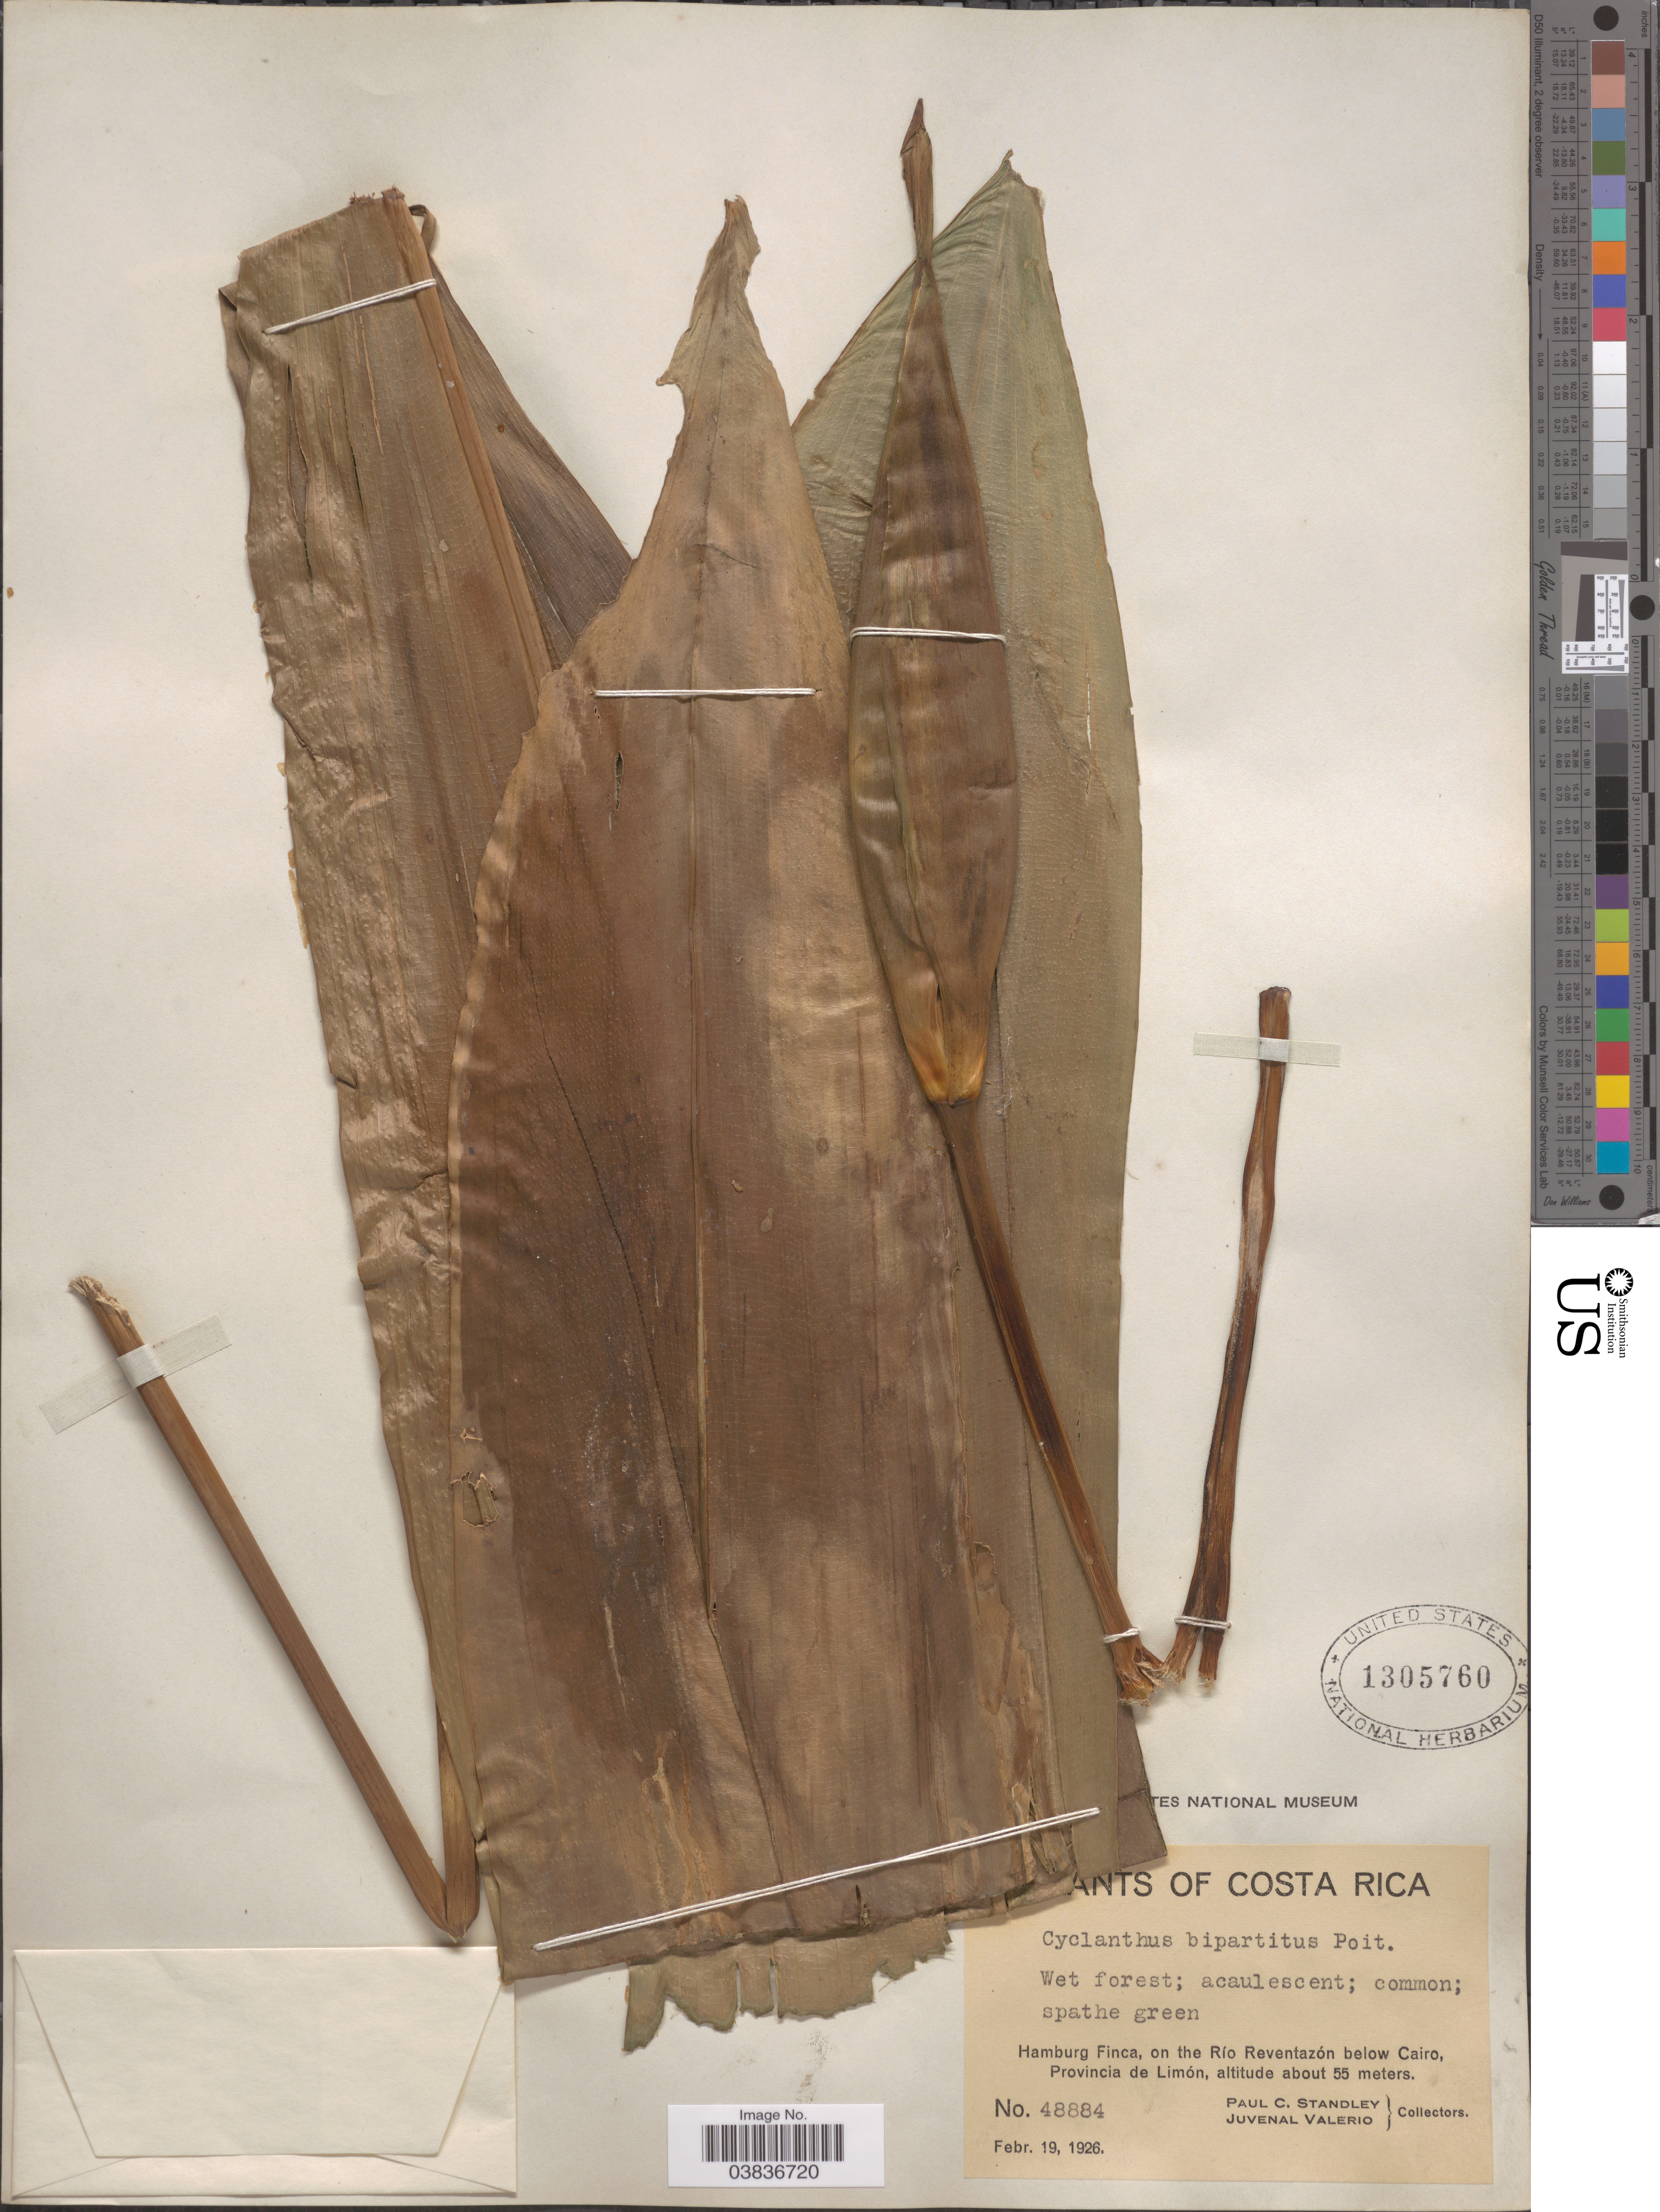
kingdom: Plantae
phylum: Tracheophyta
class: Liliopsida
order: Pandanales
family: Cyclanthaceae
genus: Cyclanthus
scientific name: Cyclanthus bipartitus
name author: Poit. ex A. Rich.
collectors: P. C. Standley & J. Valerio R.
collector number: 48884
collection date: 1926-02-19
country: Costa Rica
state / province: Limón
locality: Hamburg Finca, on the Río Reventazón below Cairo.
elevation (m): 55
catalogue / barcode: US 1305760